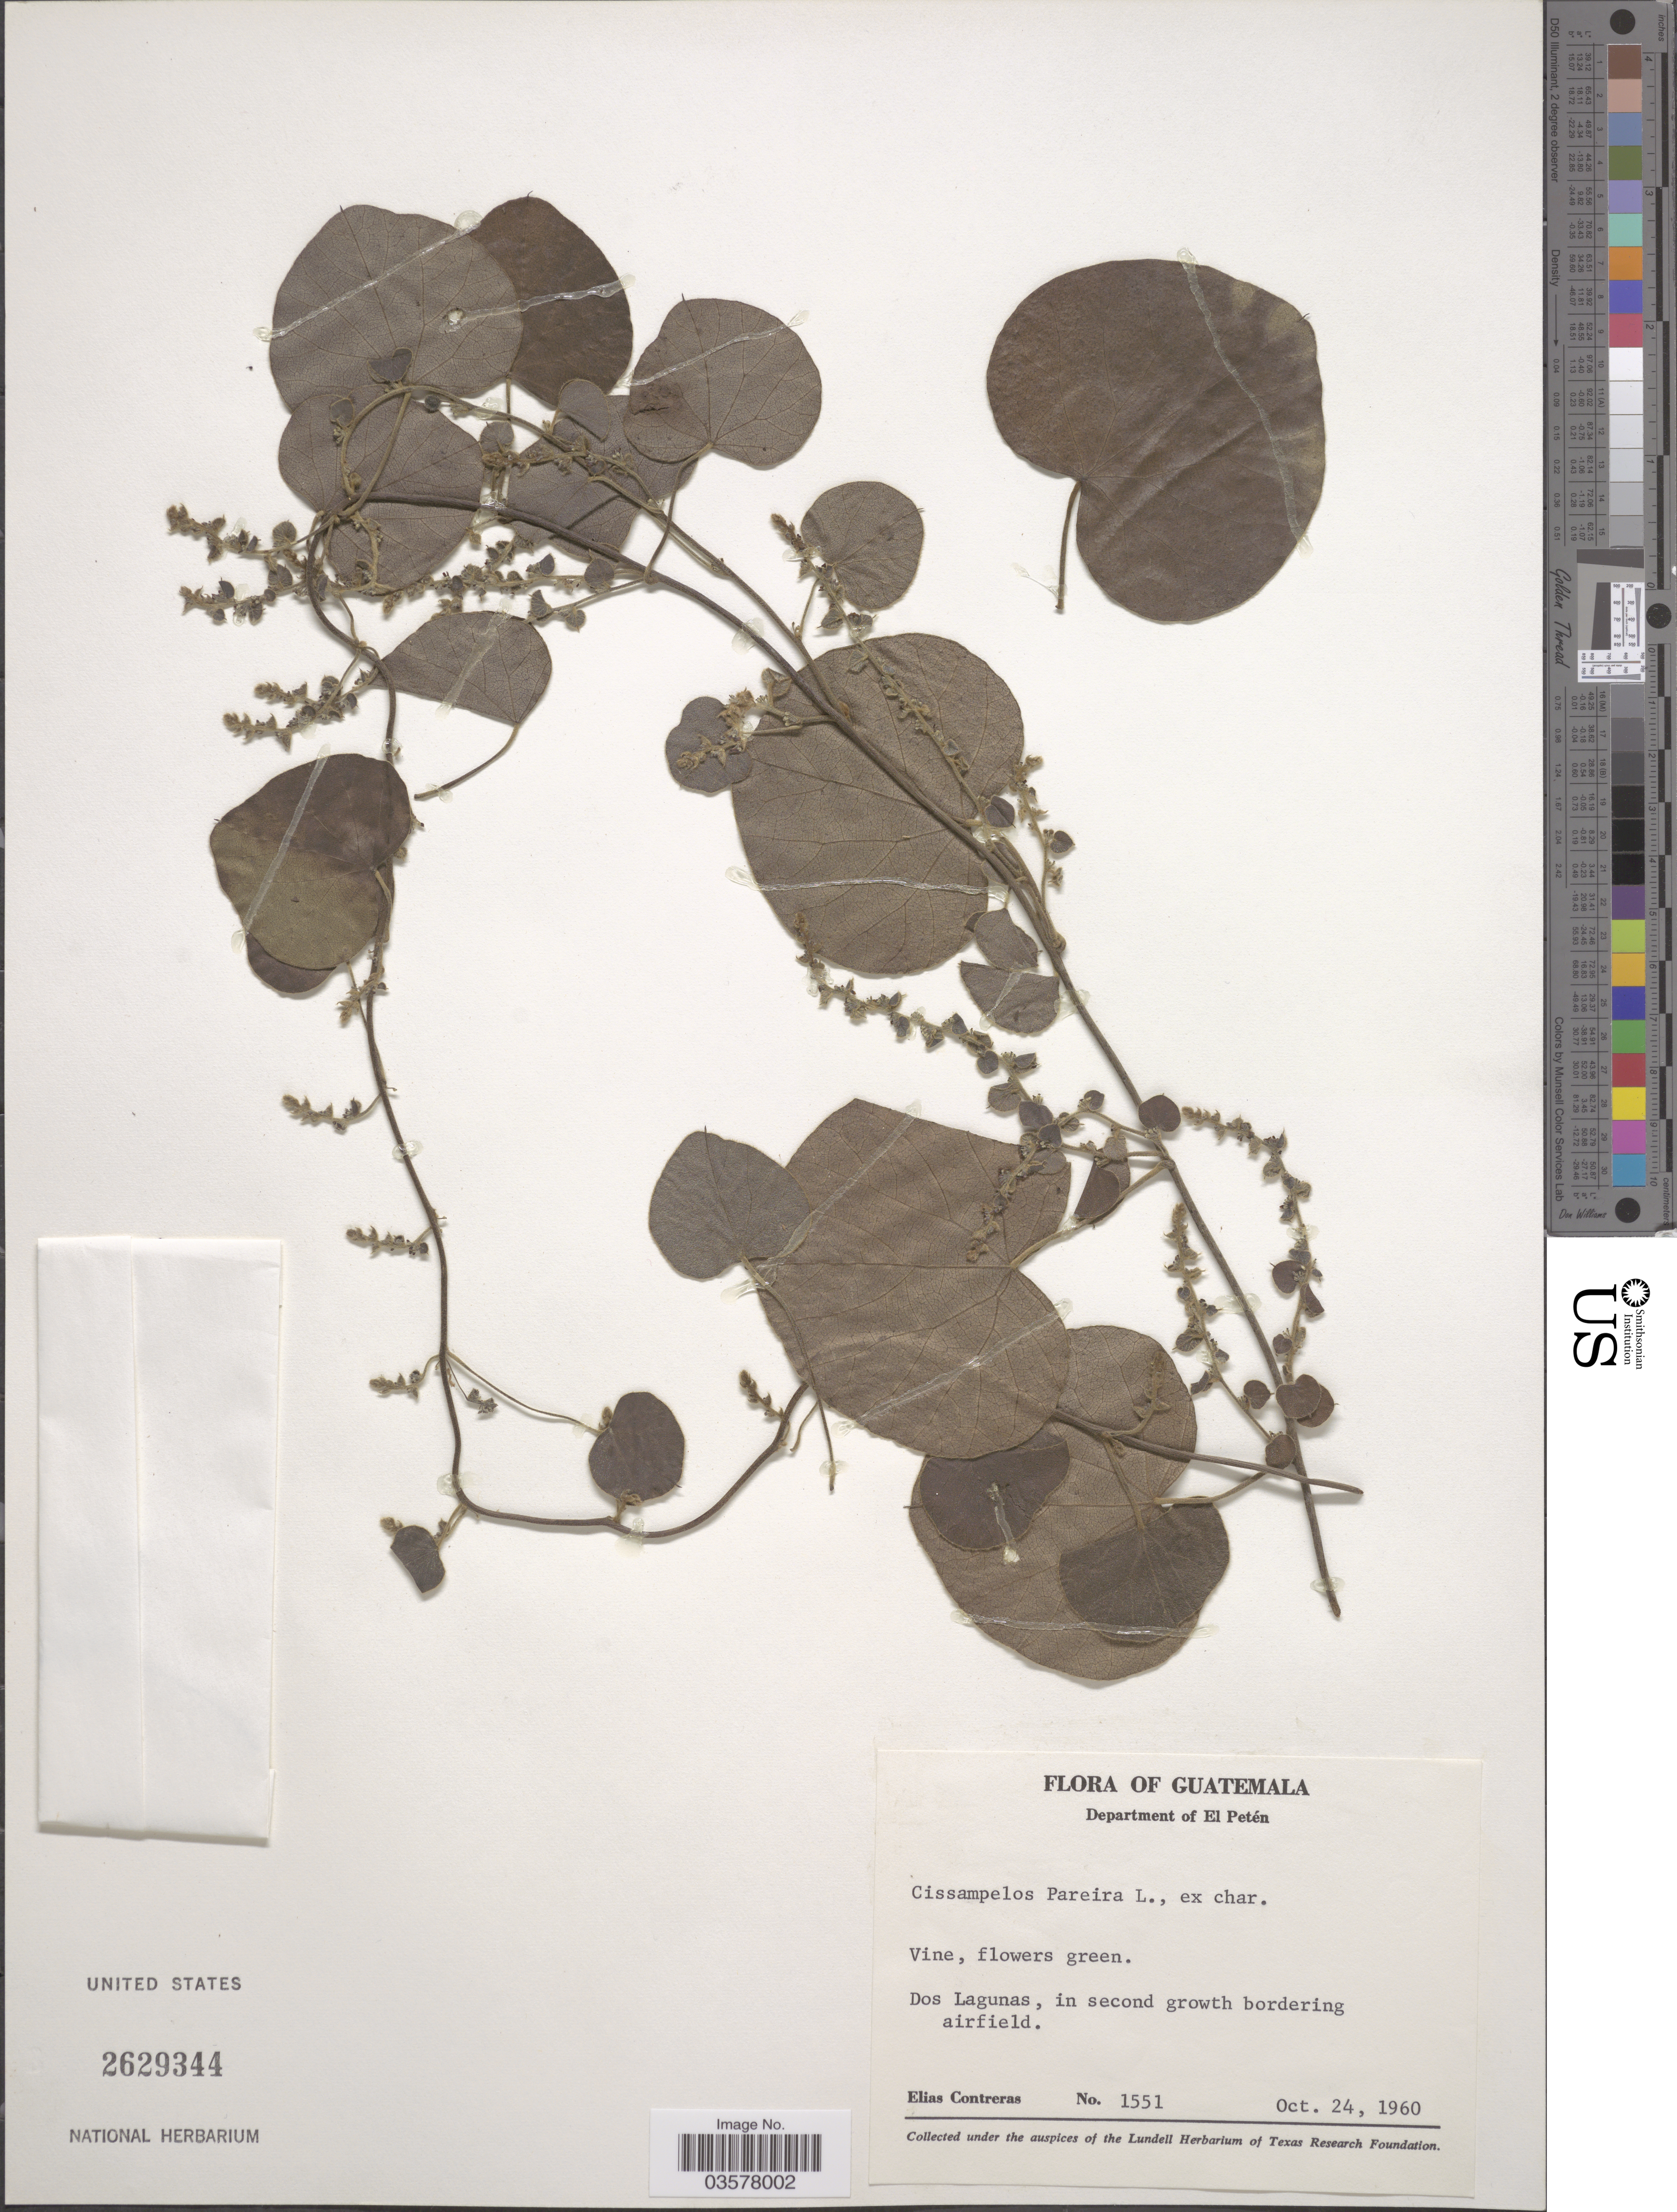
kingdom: Plantae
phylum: Tracheophyta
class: Magnoliopsida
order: Ranunculales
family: Menispermaceae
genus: Cissampelos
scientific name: Cissampelos pareira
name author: L.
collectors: E. Contreras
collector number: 1551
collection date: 1960-10-24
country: Guatemala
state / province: El Peten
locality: Department of El Peten. Dos Lagunas.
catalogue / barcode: US 2629344